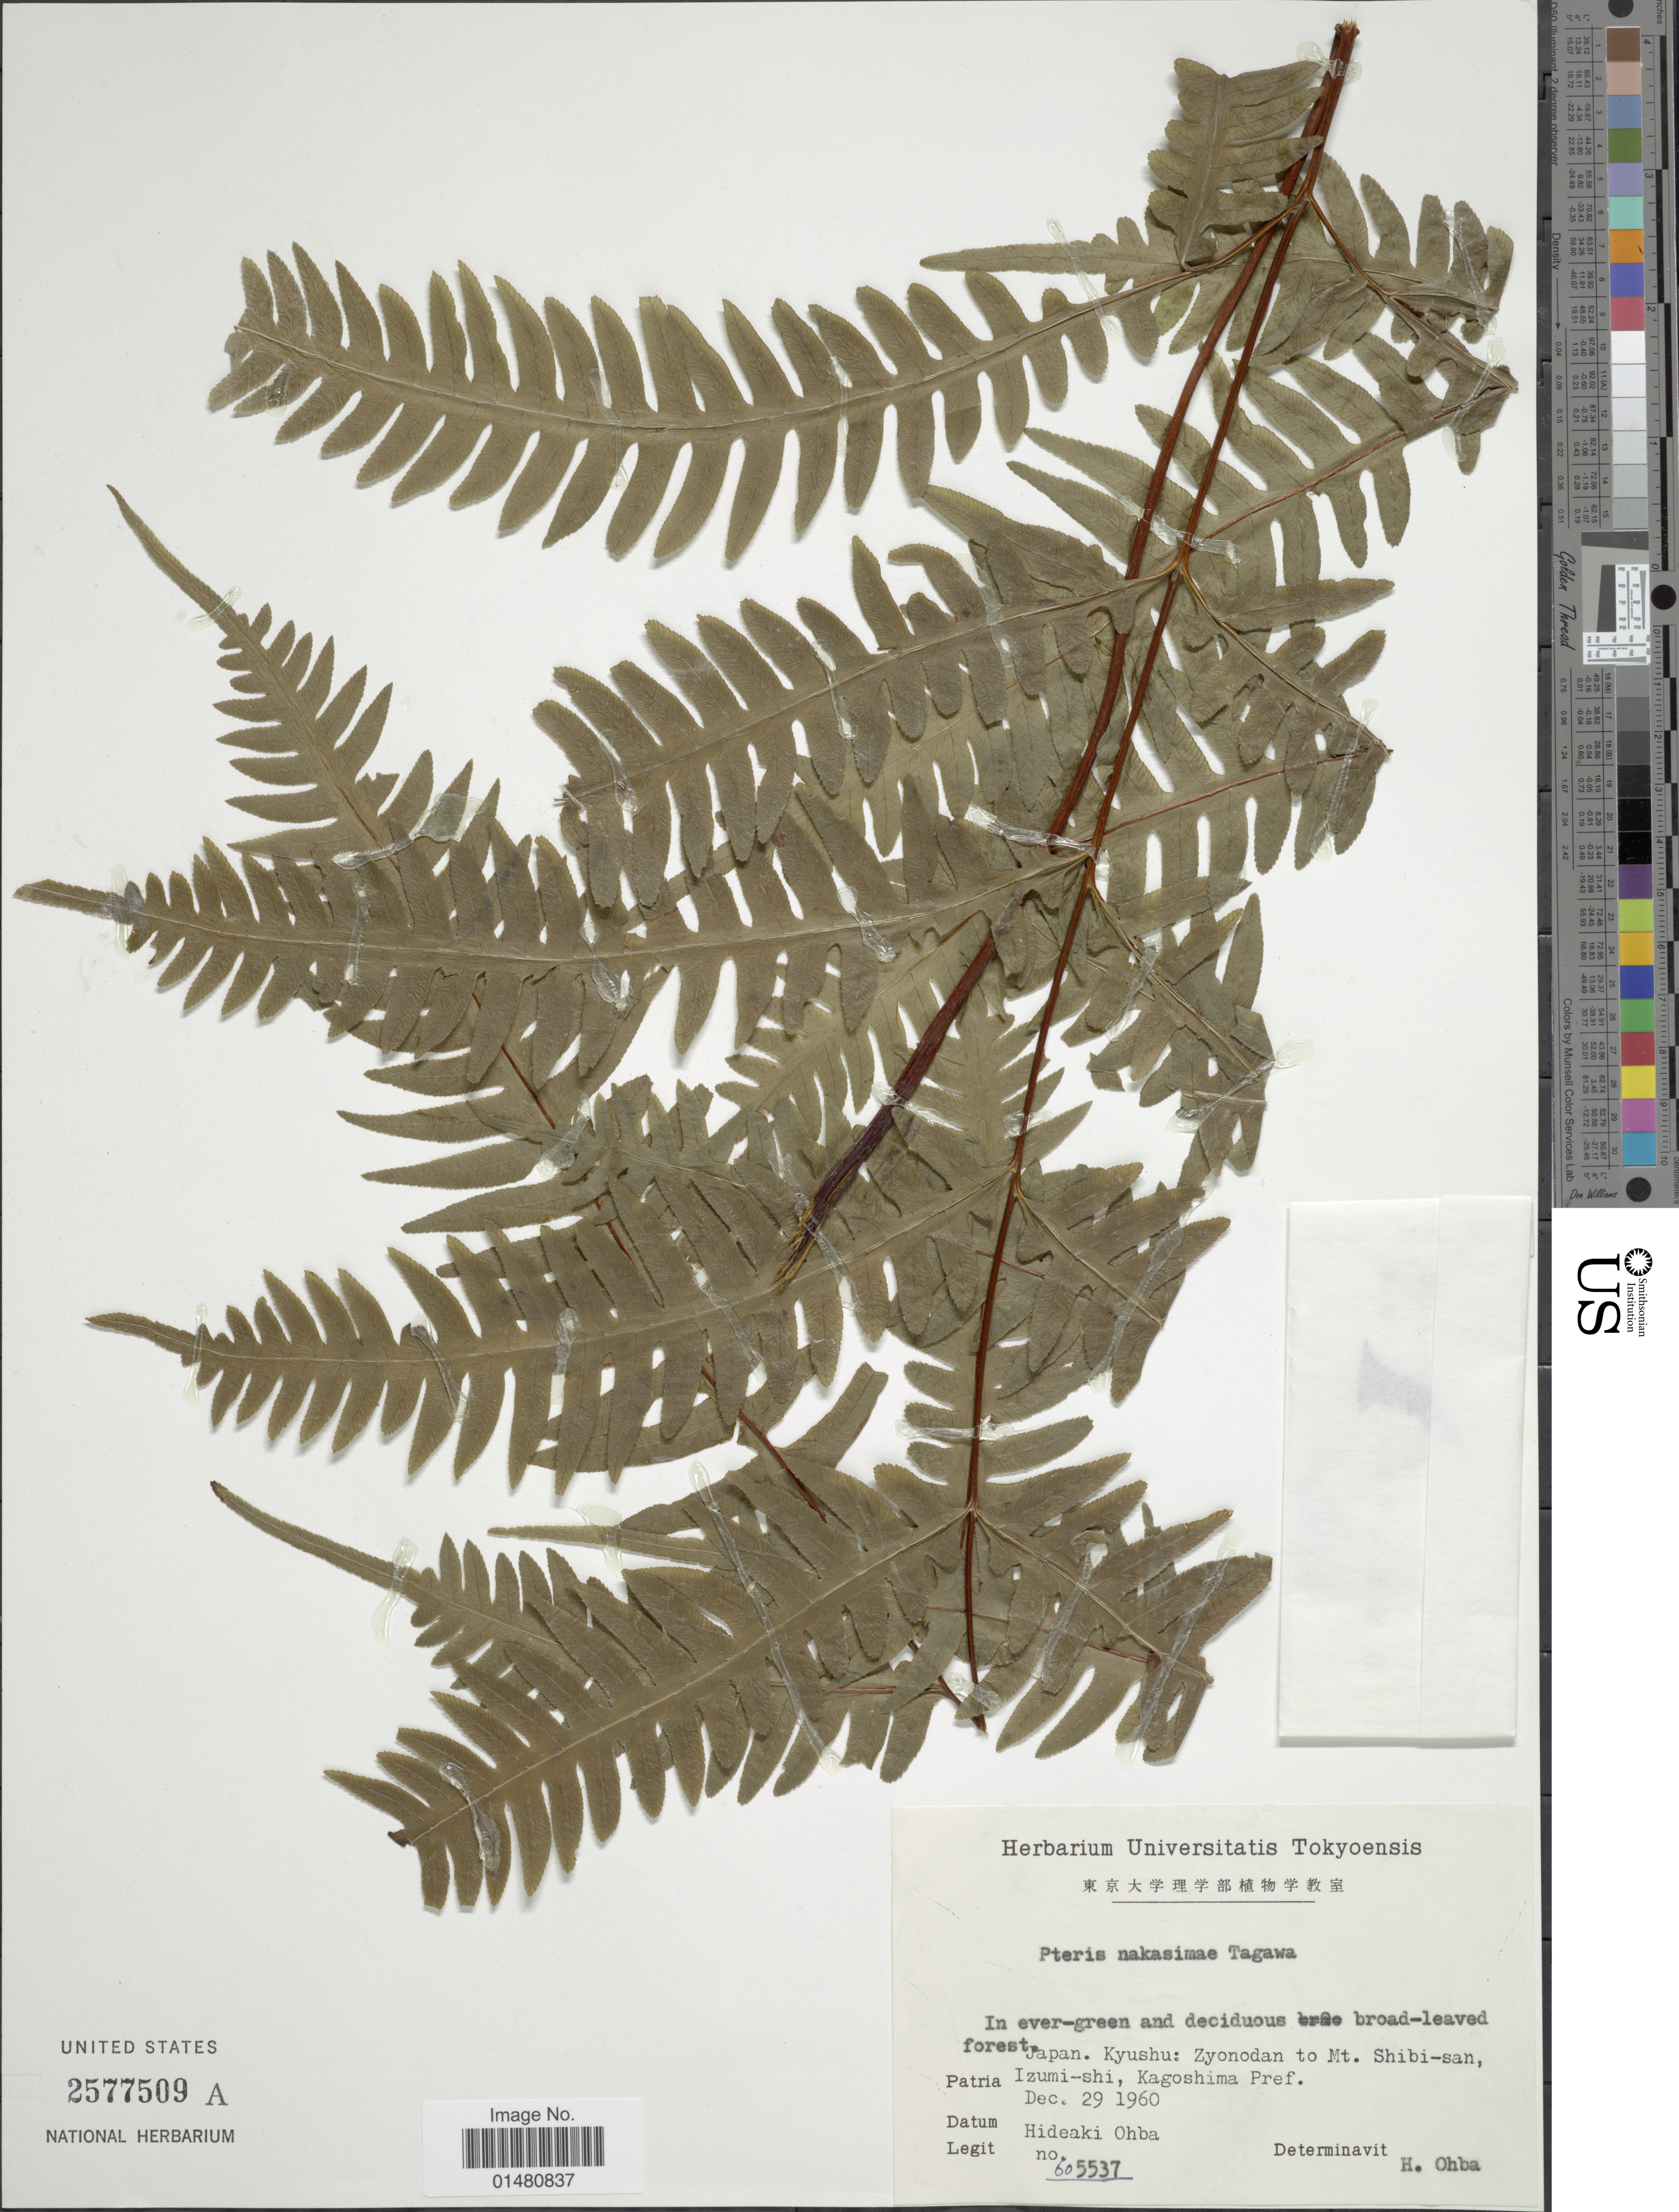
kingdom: Plantae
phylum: Tracheophyta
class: Polypodiopsida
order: Polypodiales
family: Pteridaceae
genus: Pteris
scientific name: Pteris nakasimae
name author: Tagawa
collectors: H. Ohba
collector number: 605537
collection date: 1960-12-29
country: Japan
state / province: Kagosima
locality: Kyushu: Zyonodan to Mt Shibi-san, Izumi-shi, Kagoshima Pref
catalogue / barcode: US 2577509A